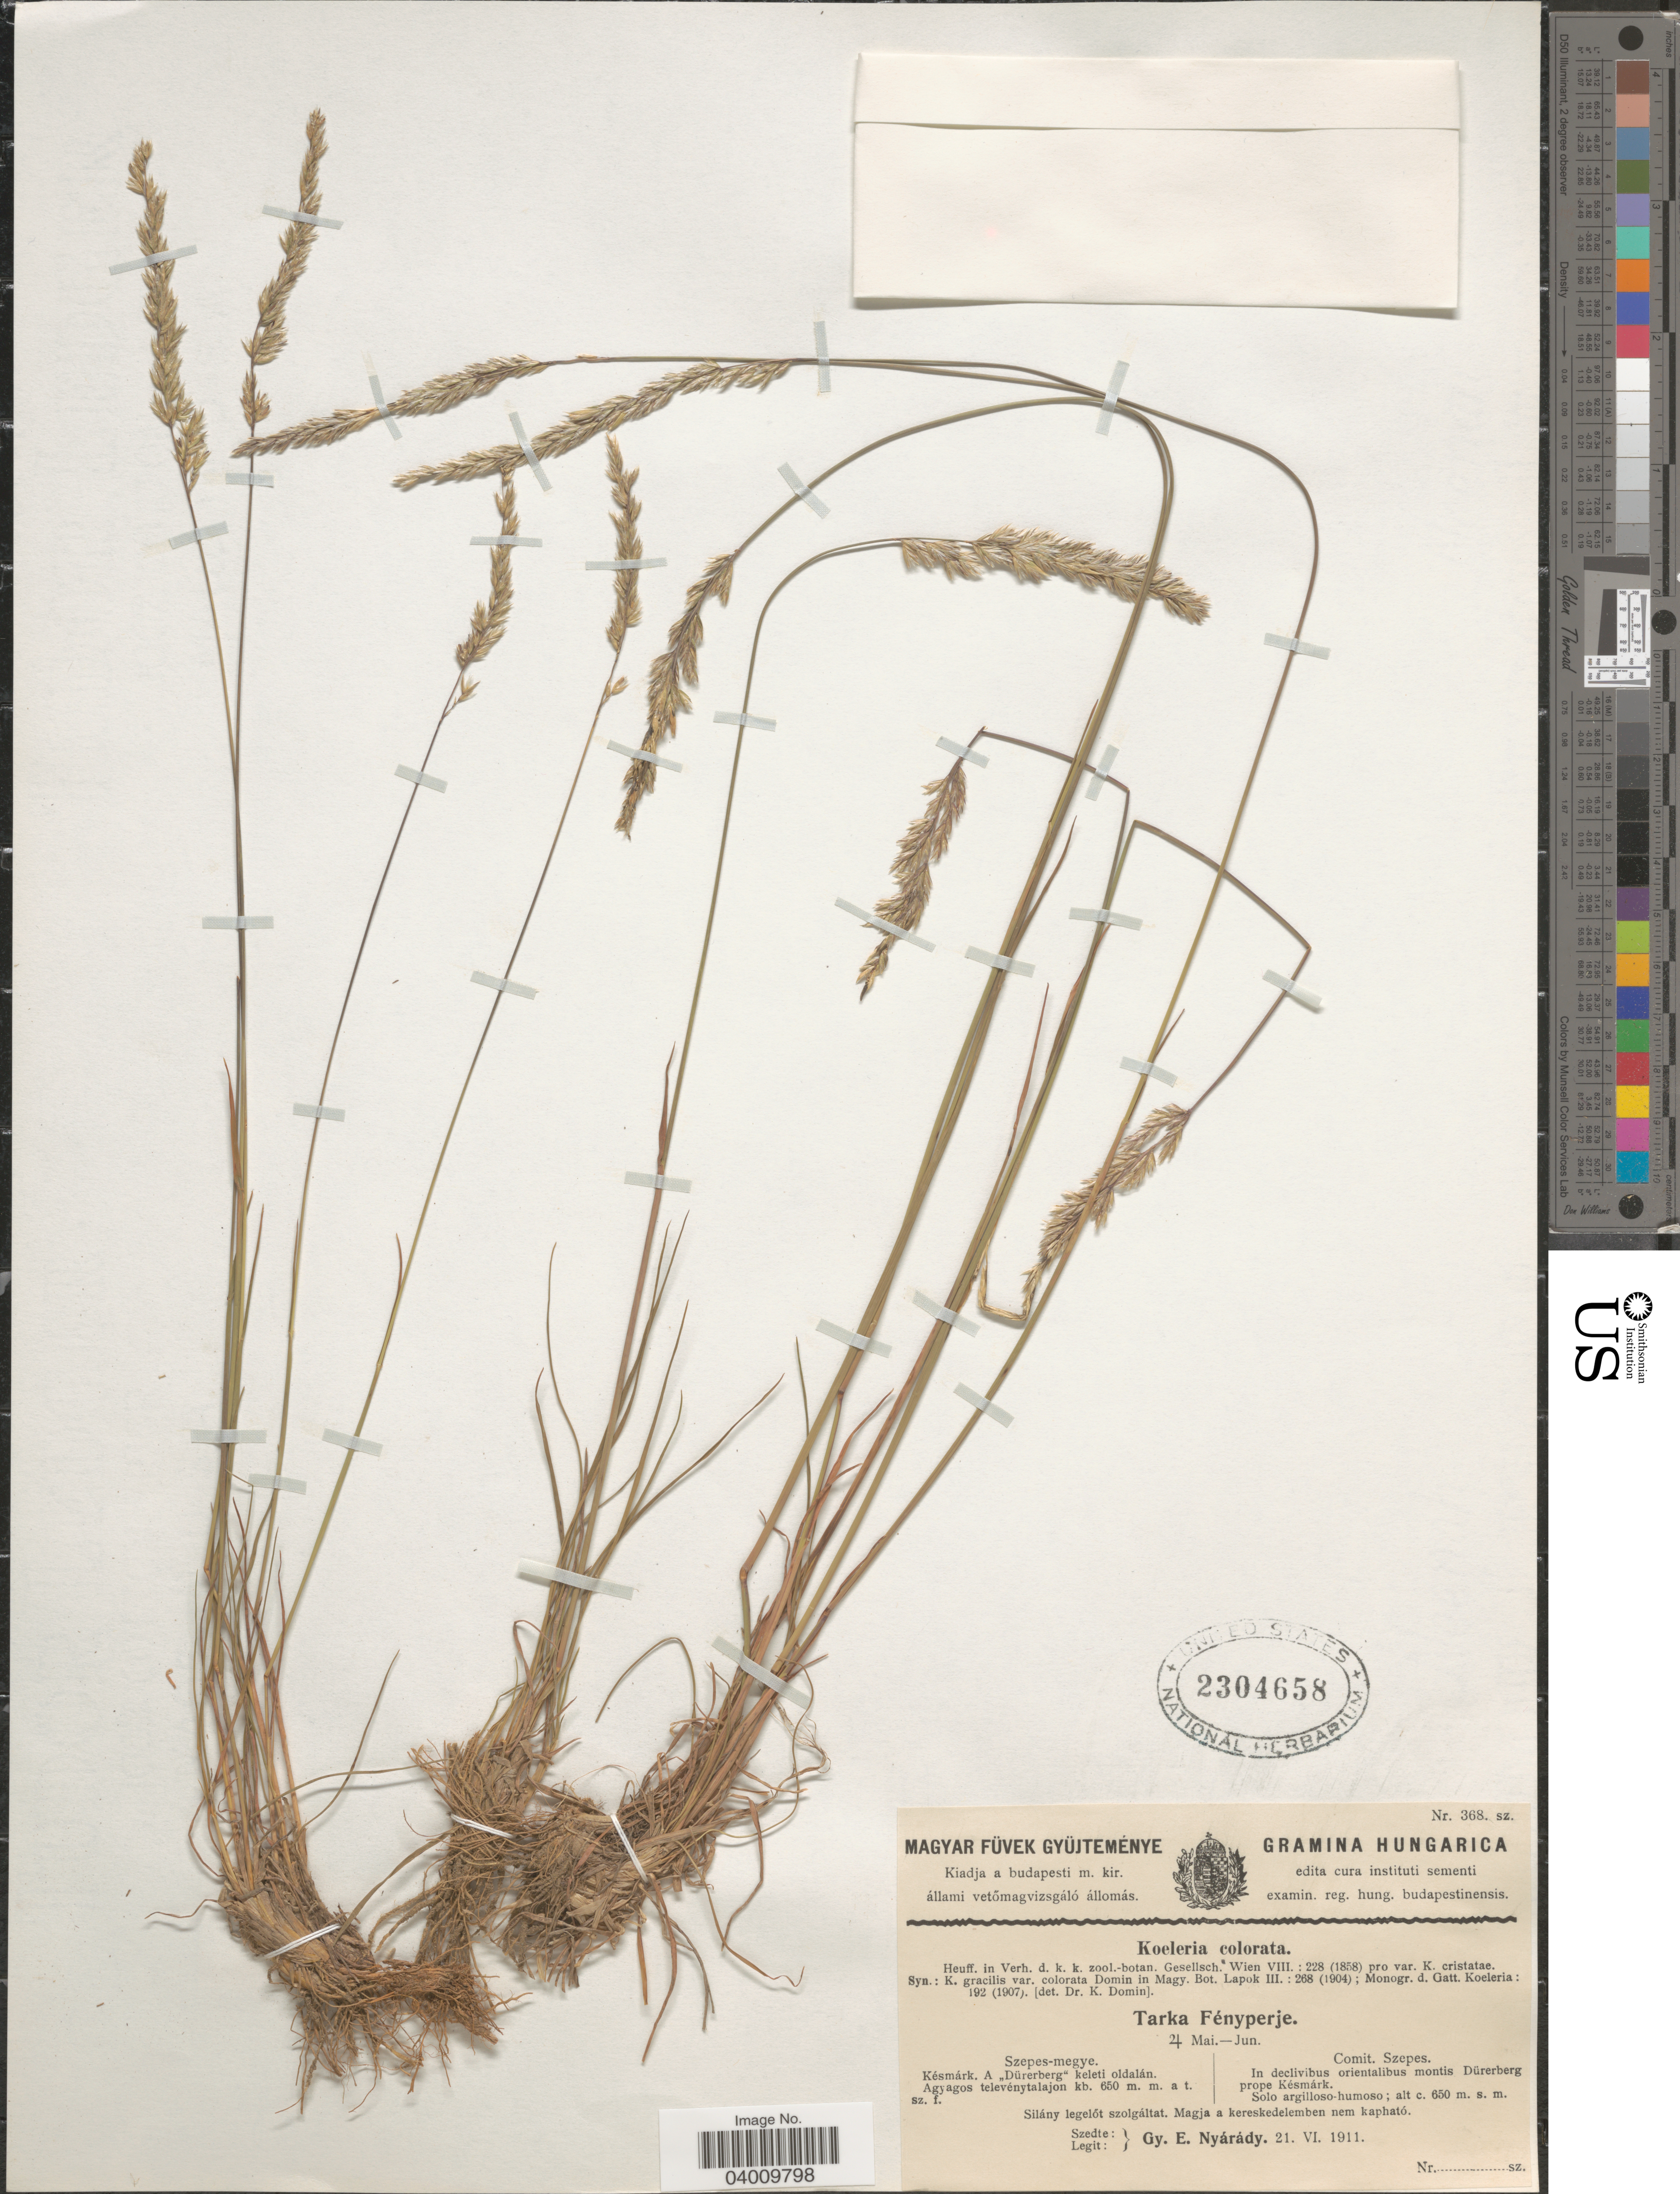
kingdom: Plantae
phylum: Tracheophyta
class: Liliopsida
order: Poales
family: Poaceae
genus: Koeleria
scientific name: Koeleria colorata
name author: Domin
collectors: E. Nyárády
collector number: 368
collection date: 1911-06-21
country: Slovakia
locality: Comit. Szepes. In declivibus orientalibus montis Dürerberg prope Késmárk. Solo argilloso-humoso.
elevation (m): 650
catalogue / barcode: US 2304658